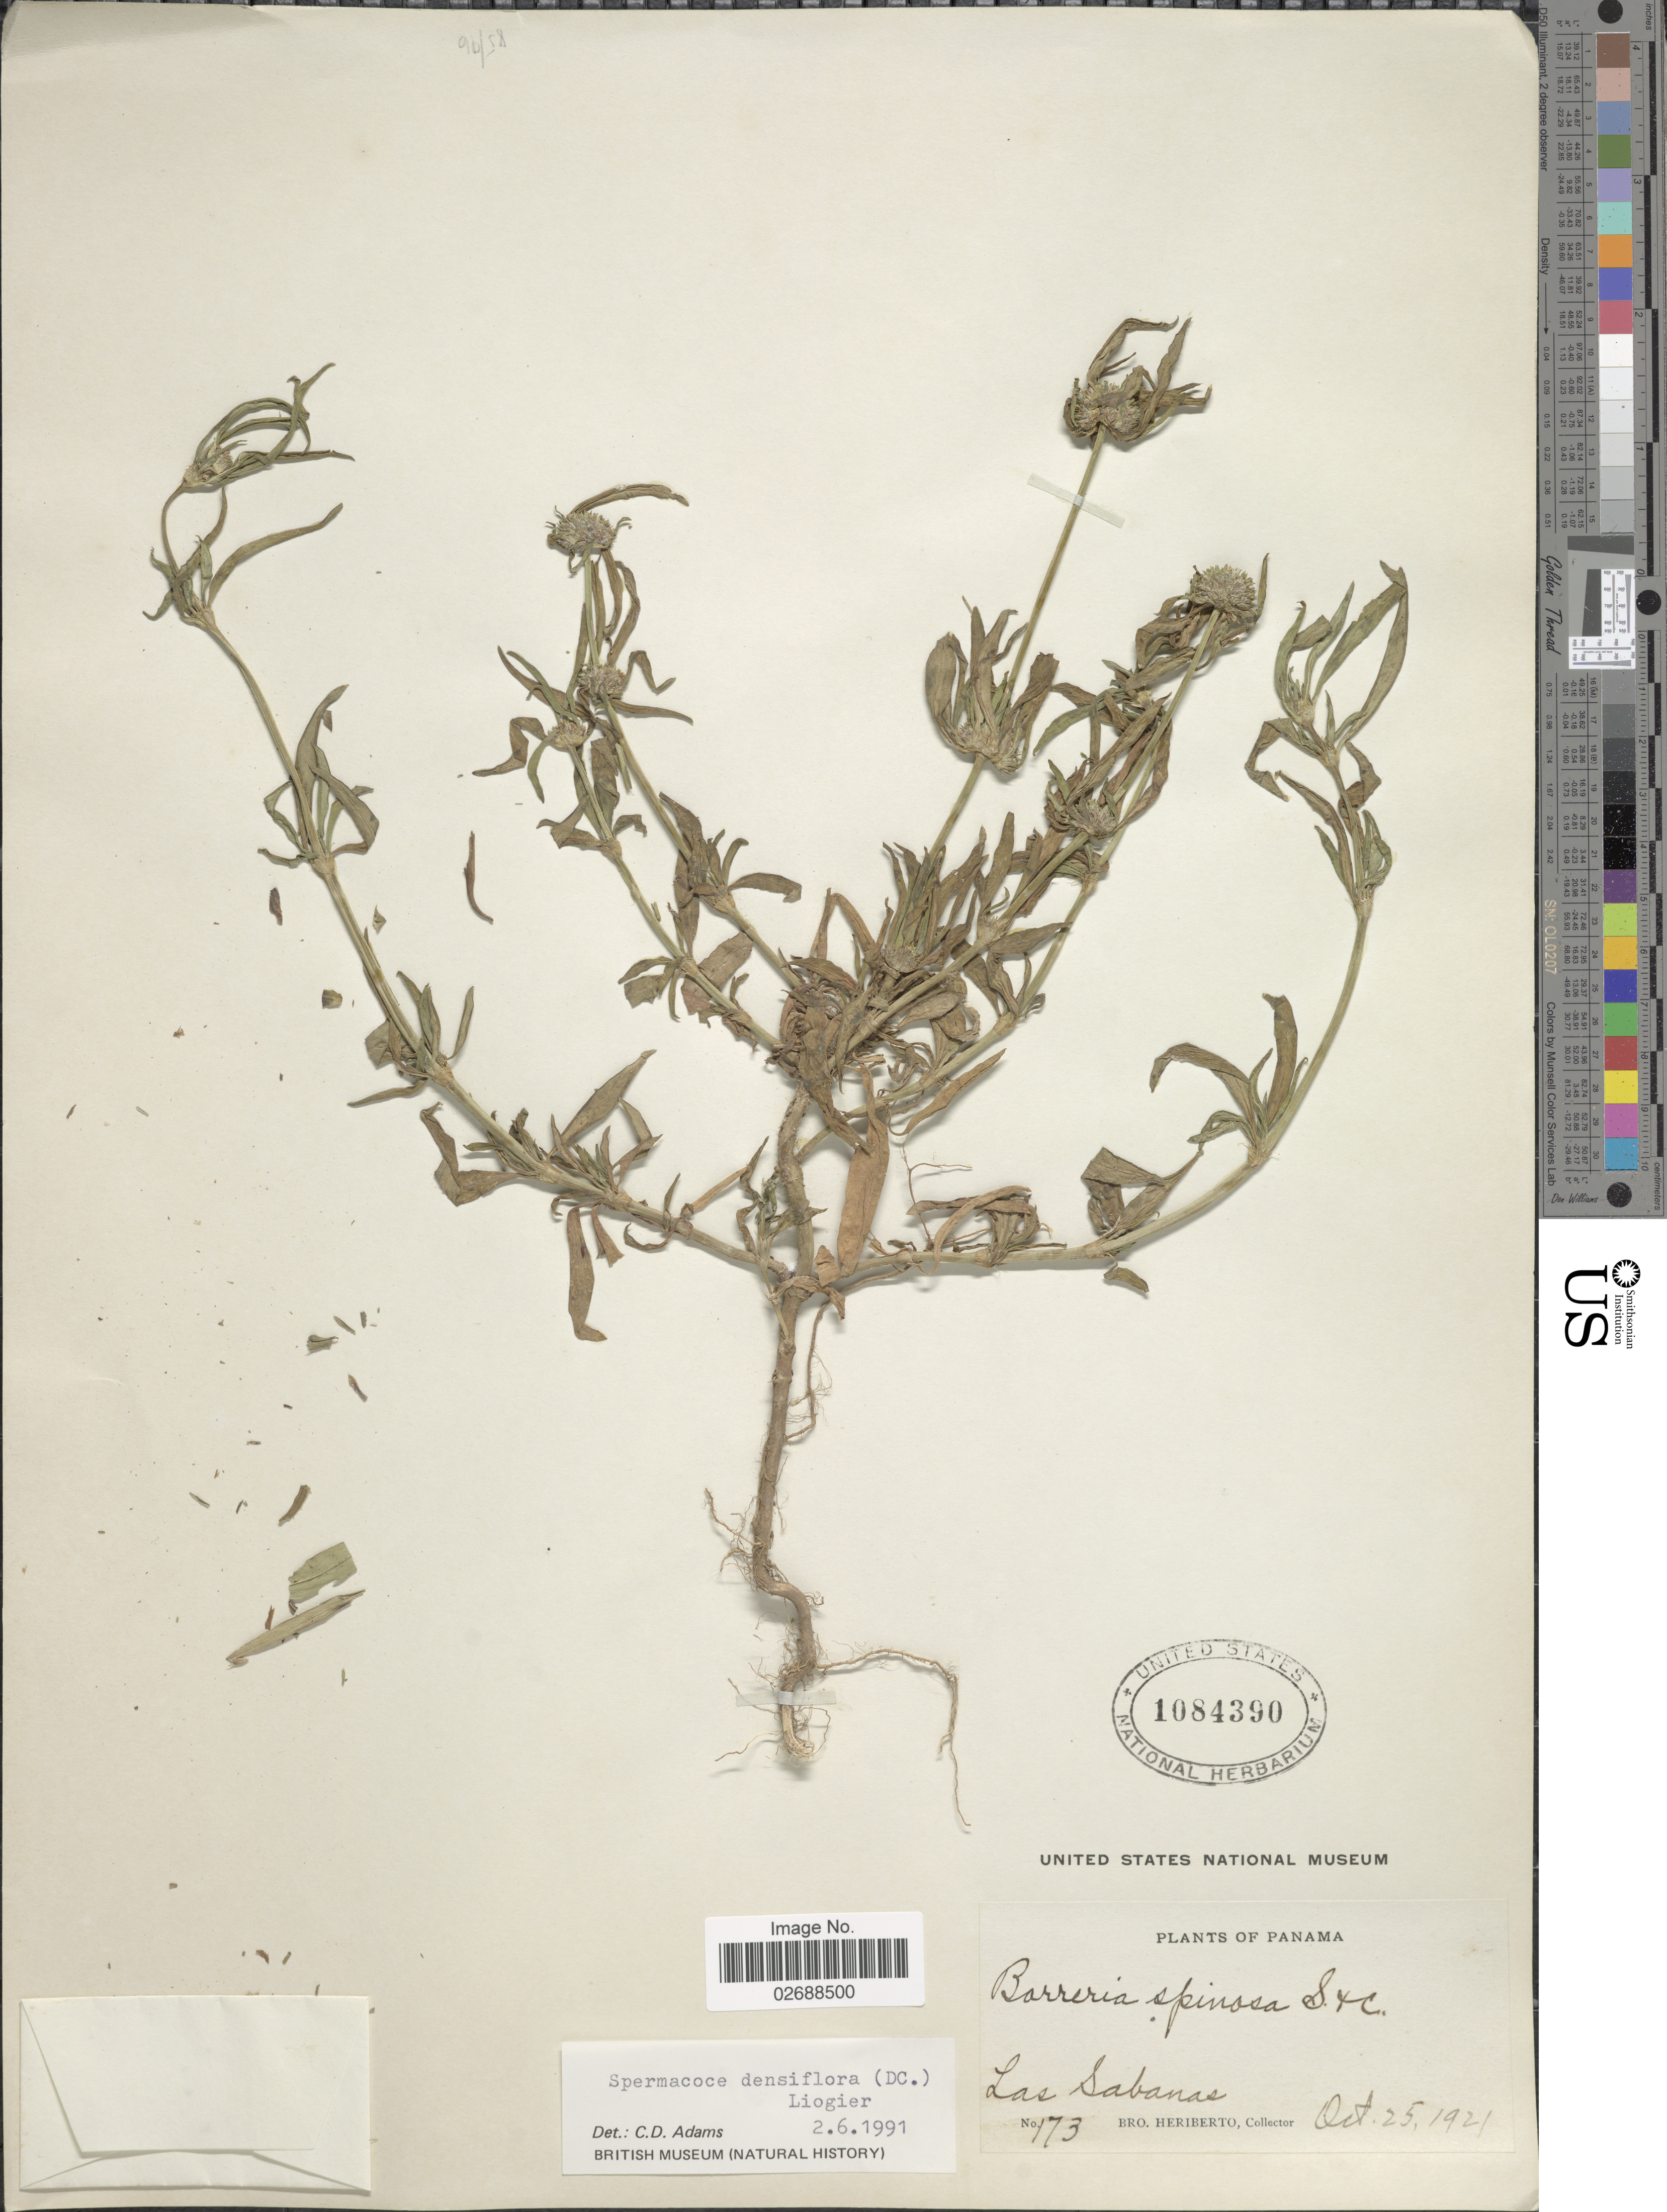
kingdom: Plantae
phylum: Tracheophyta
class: Magnoliopsida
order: Gentianales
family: Rubiaceae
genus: Spermacoce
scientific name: Spermacoce densiflora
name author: (DC.) Alain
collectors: B. Heriberto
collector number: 173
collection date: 1921-10-25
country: Panama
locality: Las Sabanas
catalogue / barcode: US 1084390